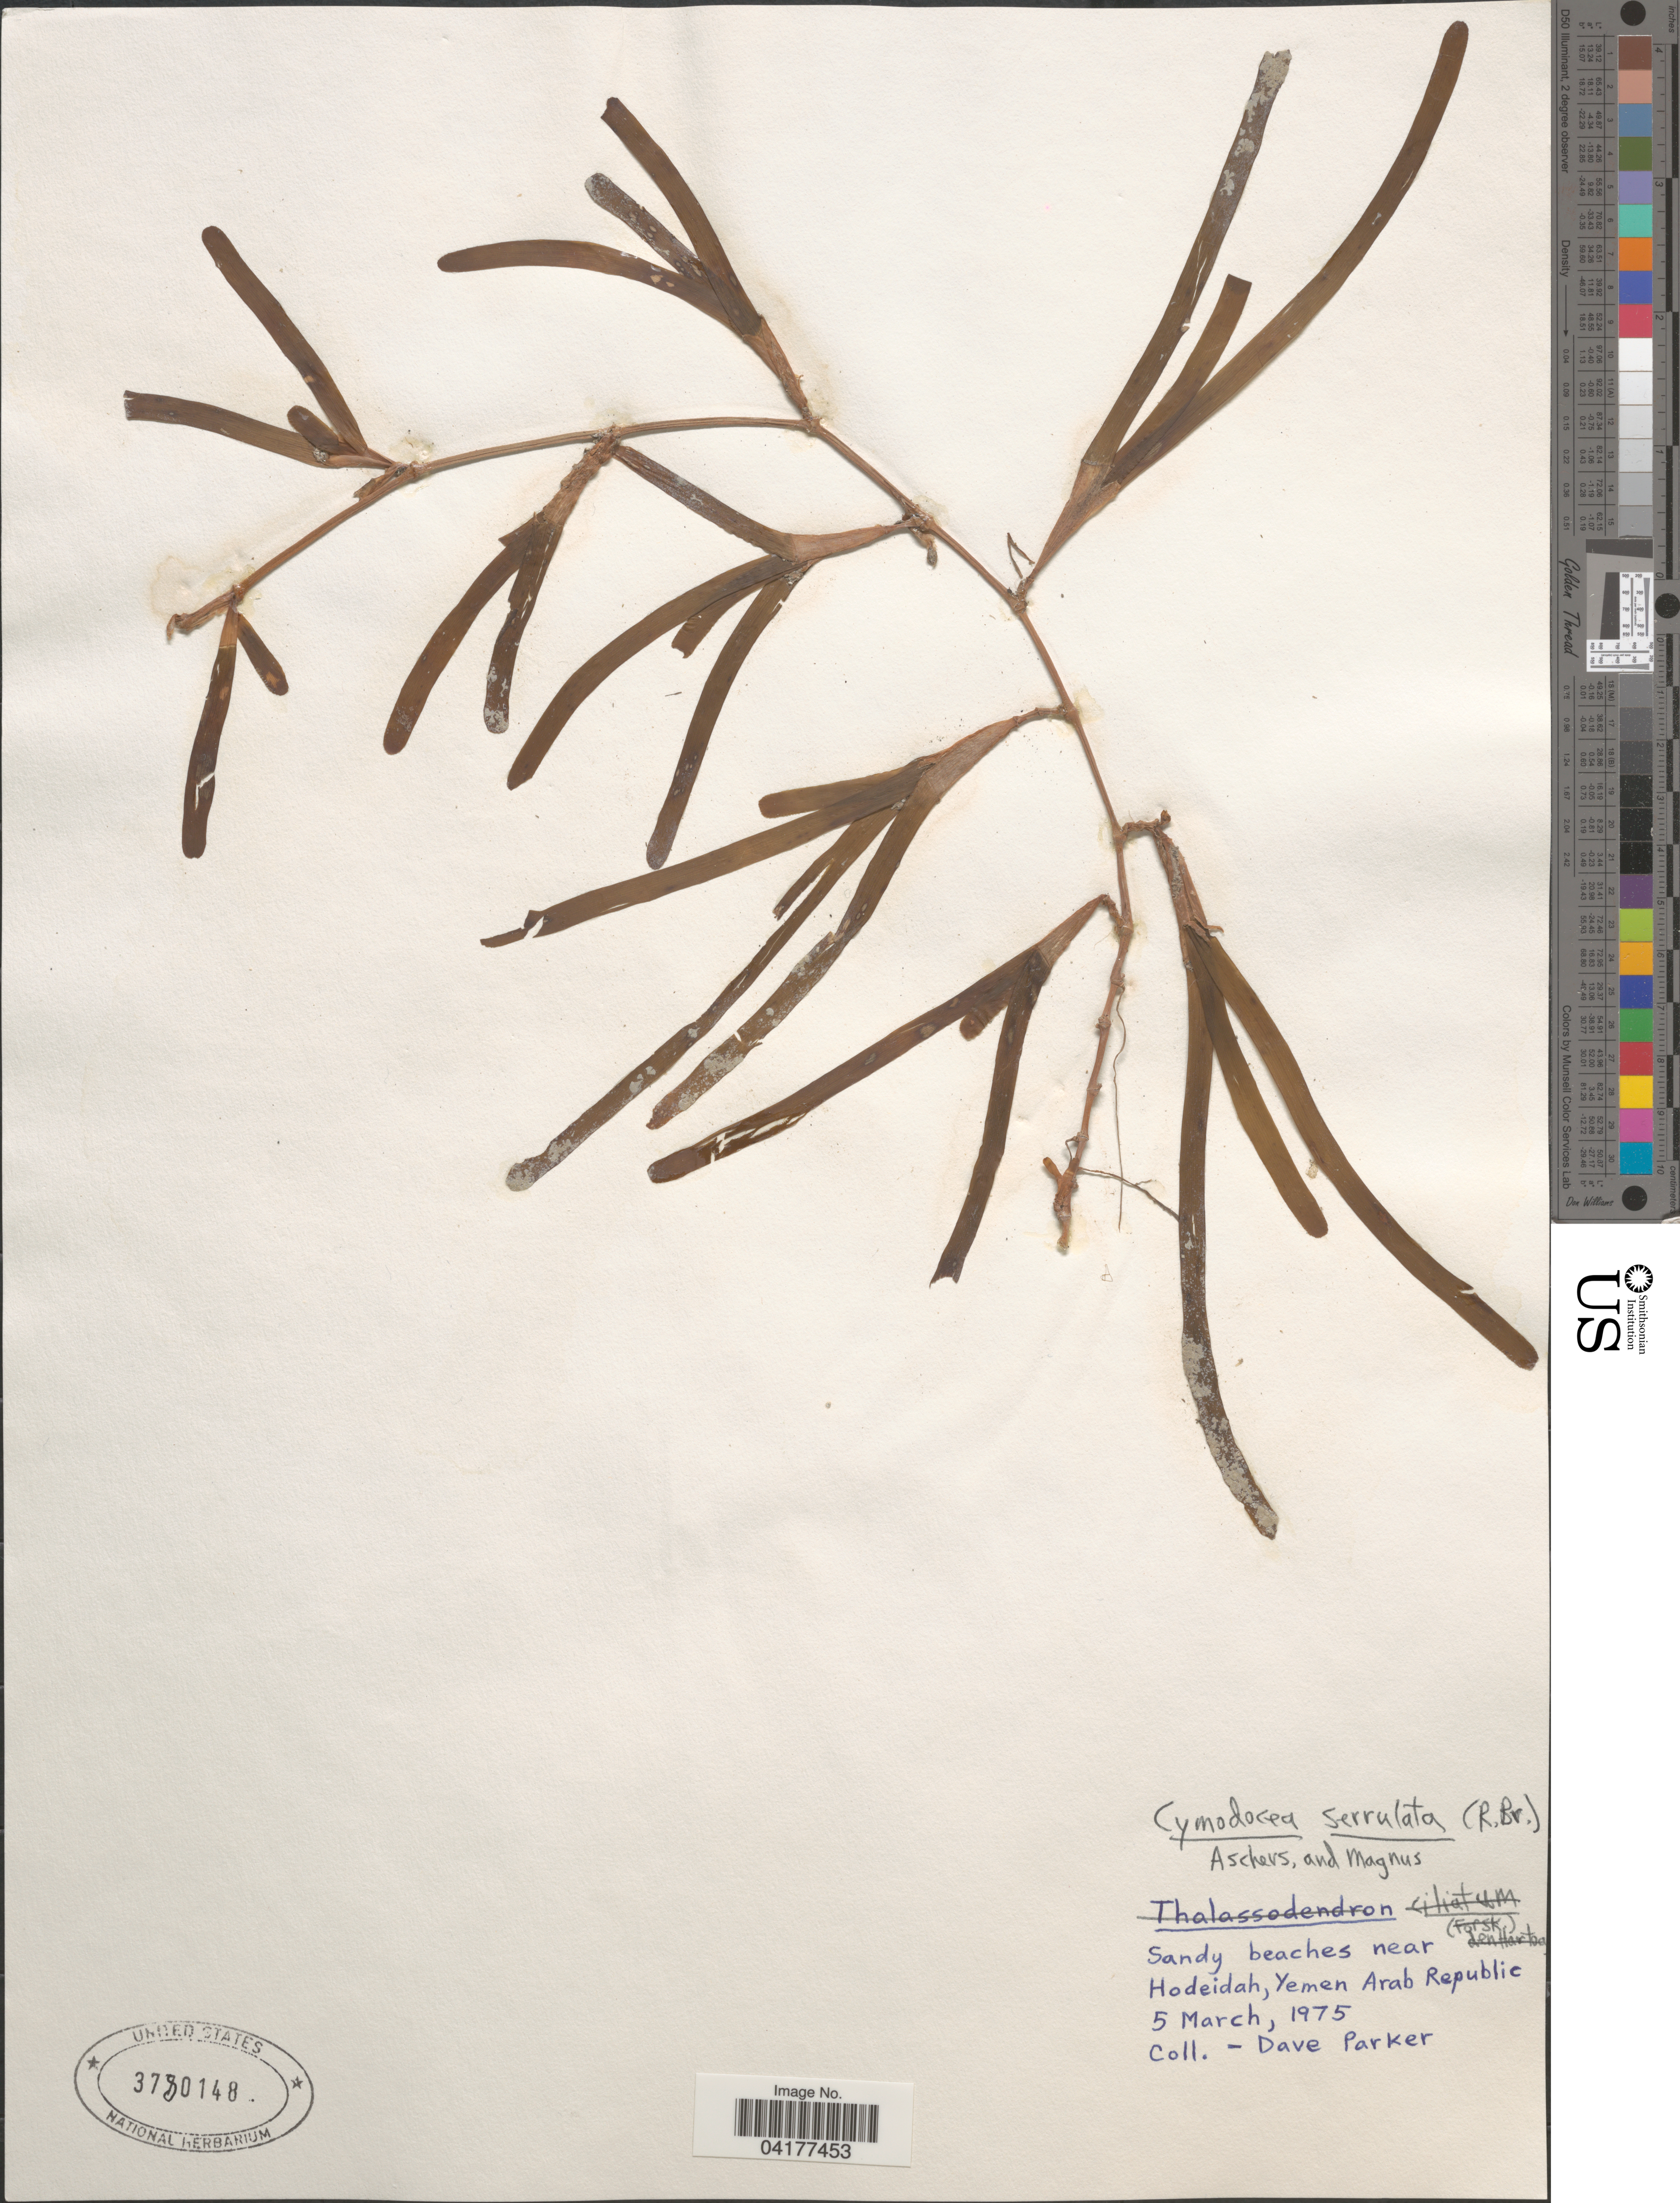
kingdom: Plantae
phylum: Tracheophyta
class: Liliopsida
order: Alismatales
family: Cymodoceaceae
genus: Cymodocea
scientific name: Cymodocea serrulata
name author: (R. Br.) Magnus & Ashers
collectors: D. Parker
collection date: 1975-03-05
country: Yemen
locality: Sandy beaches near Hodeidah, Yemen Arab Republic.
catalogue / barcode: US 3780148